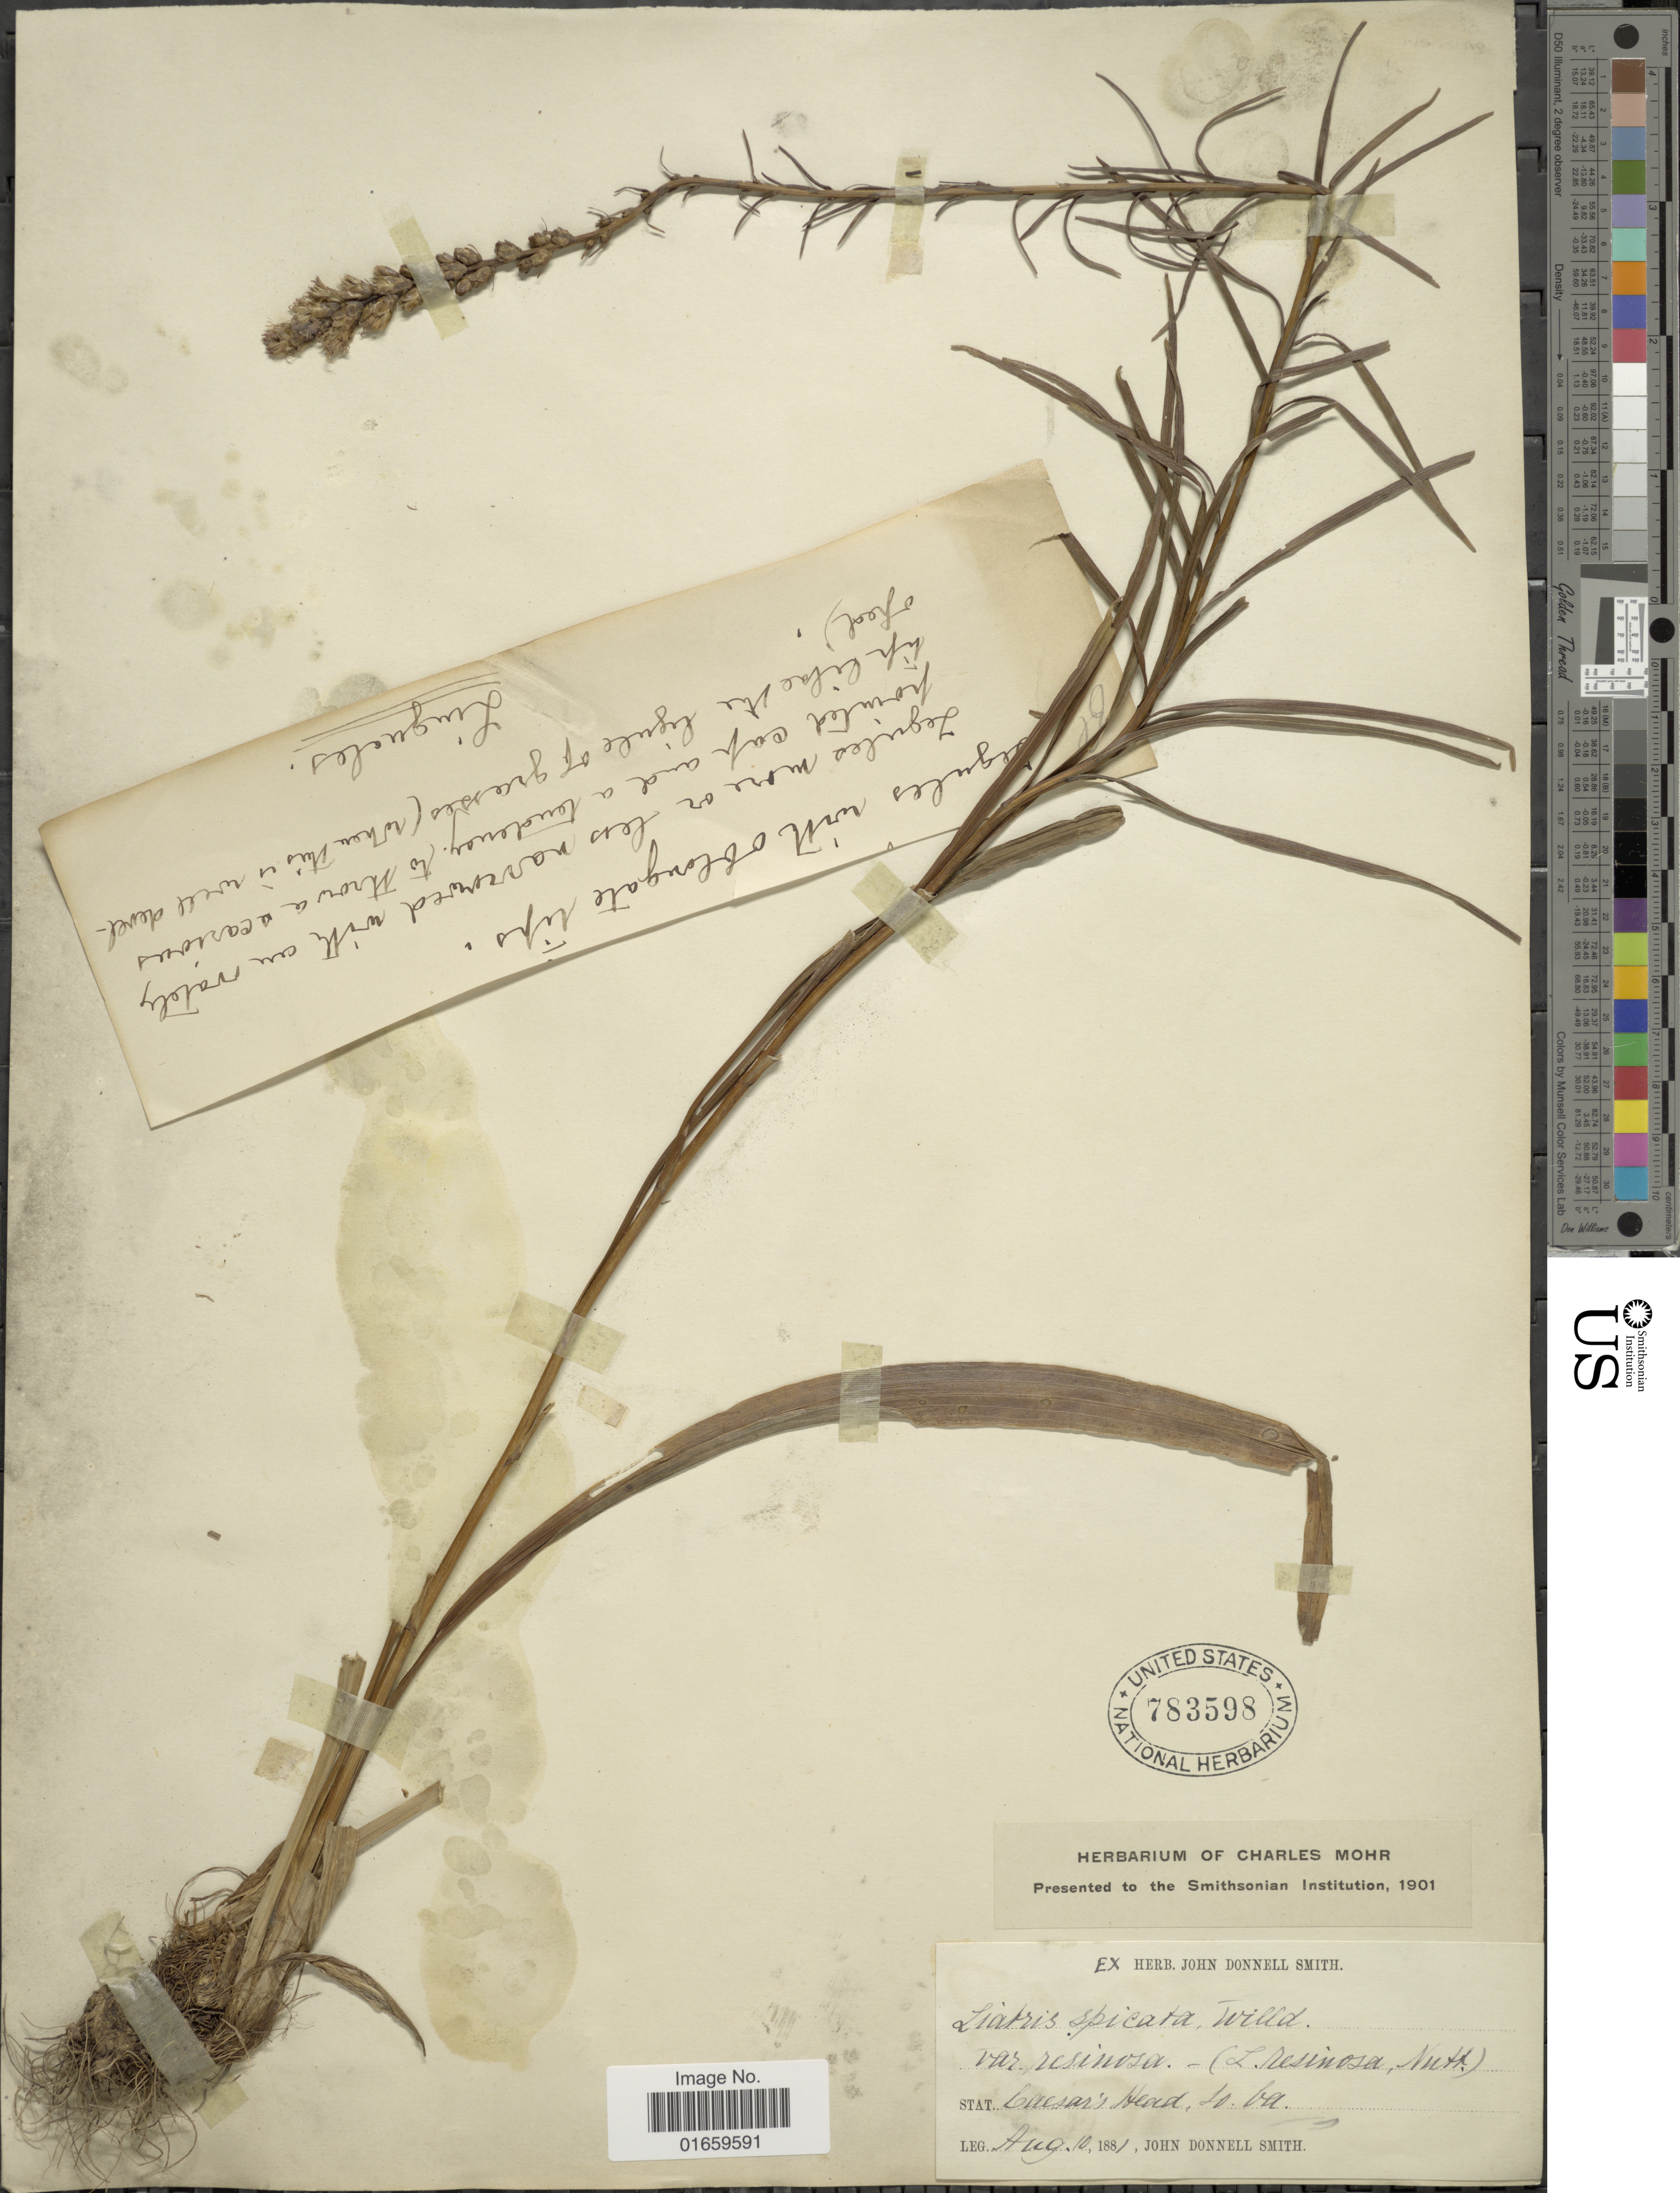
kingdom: Plantae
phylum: Tracheophyta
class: Magnoliopsida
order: Asterales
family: Asteraceae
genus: Liatris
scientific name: Liatris spicata var. resinosa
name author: (Nutt.) Gaiser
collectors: J. Donnell Smith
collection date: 1881-08-10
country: United States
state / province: South Carolina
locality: Caesar's Head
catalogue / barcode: US 783598